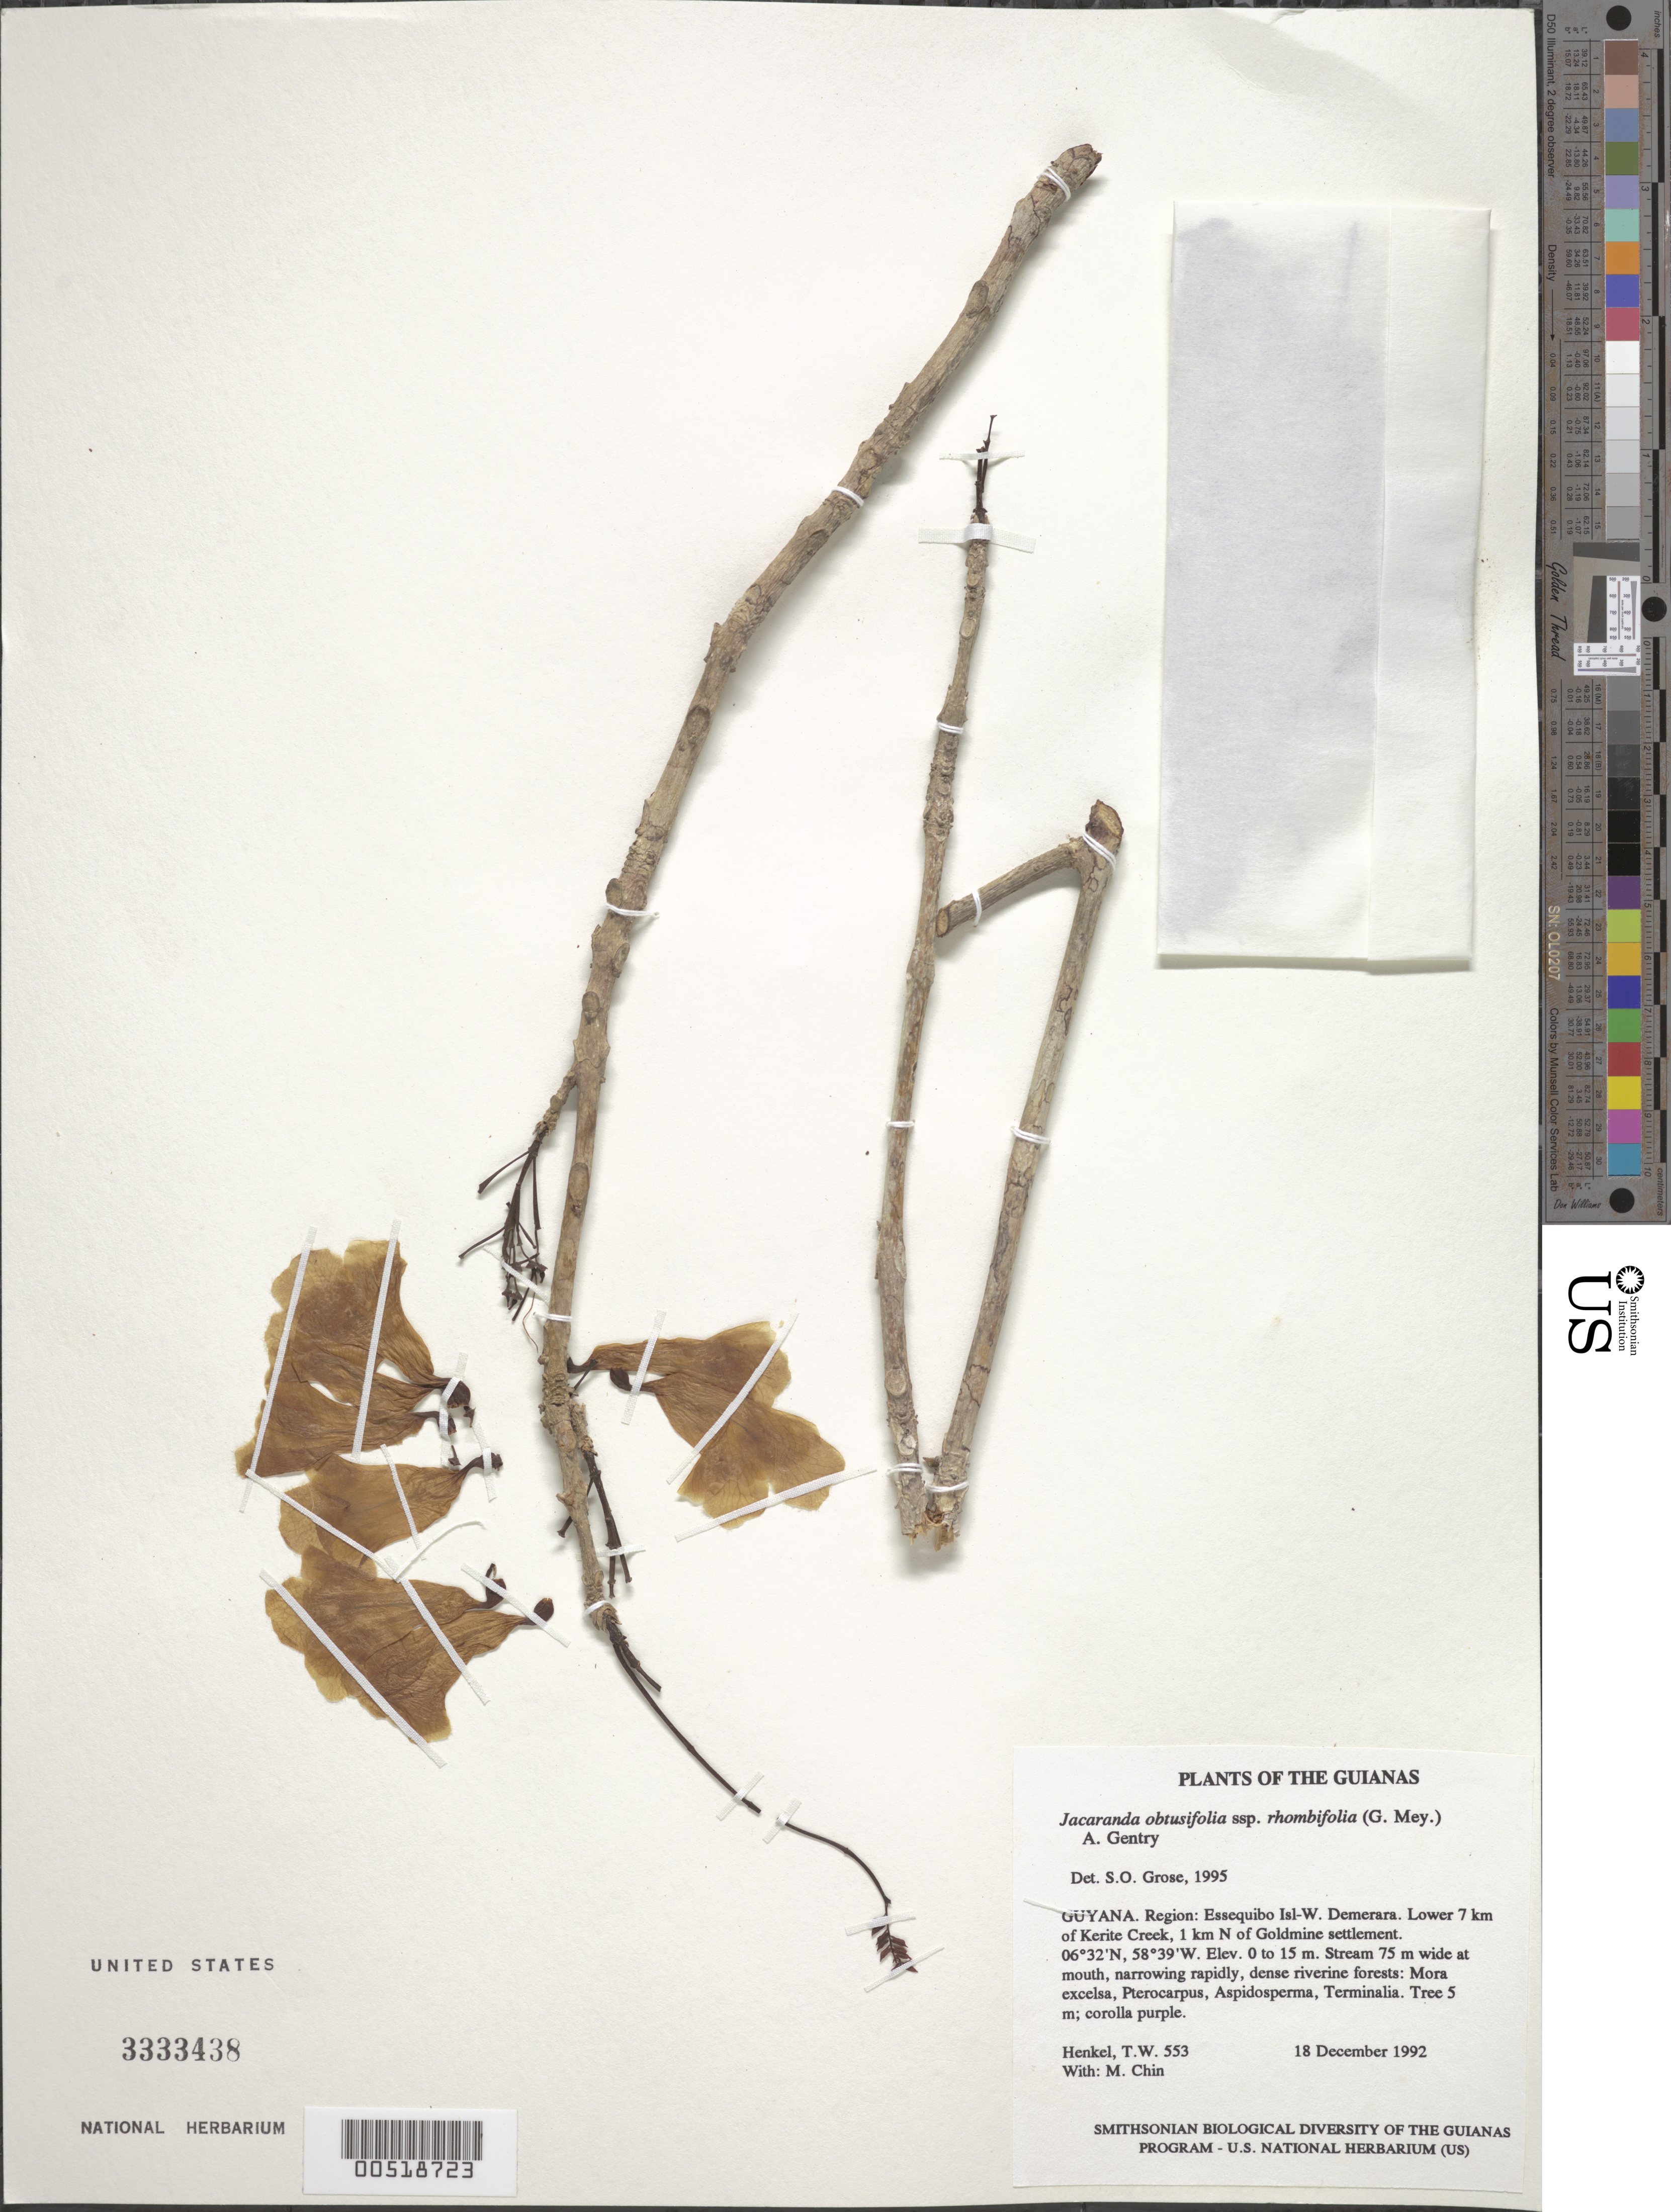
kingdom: Plantae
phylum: Tracheophyta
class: Magnoliopsida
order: Lamiales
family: Bignoniaceae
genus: Jacaranda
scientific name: Jacaranda obtusifolia subsp. rhombifolia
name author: (G. Mey.) A.H. Gentry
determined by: Grose, S. O.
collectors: T. Henkel & M. Chin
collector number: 553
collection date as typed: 18 December 1992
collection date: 1992-12-18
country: Guyana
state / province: Essequibo Isl-W. Demerara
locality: Lower 7 km of Kerite Creek, 1 km N of Goldmine settlement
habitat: Stream 75 m wide at mouth, narrowing rapidly, dense riverine forests: Mora excelsa, Pterocarpus, Aspidosperma, Terminalia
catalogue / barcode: US 3333438